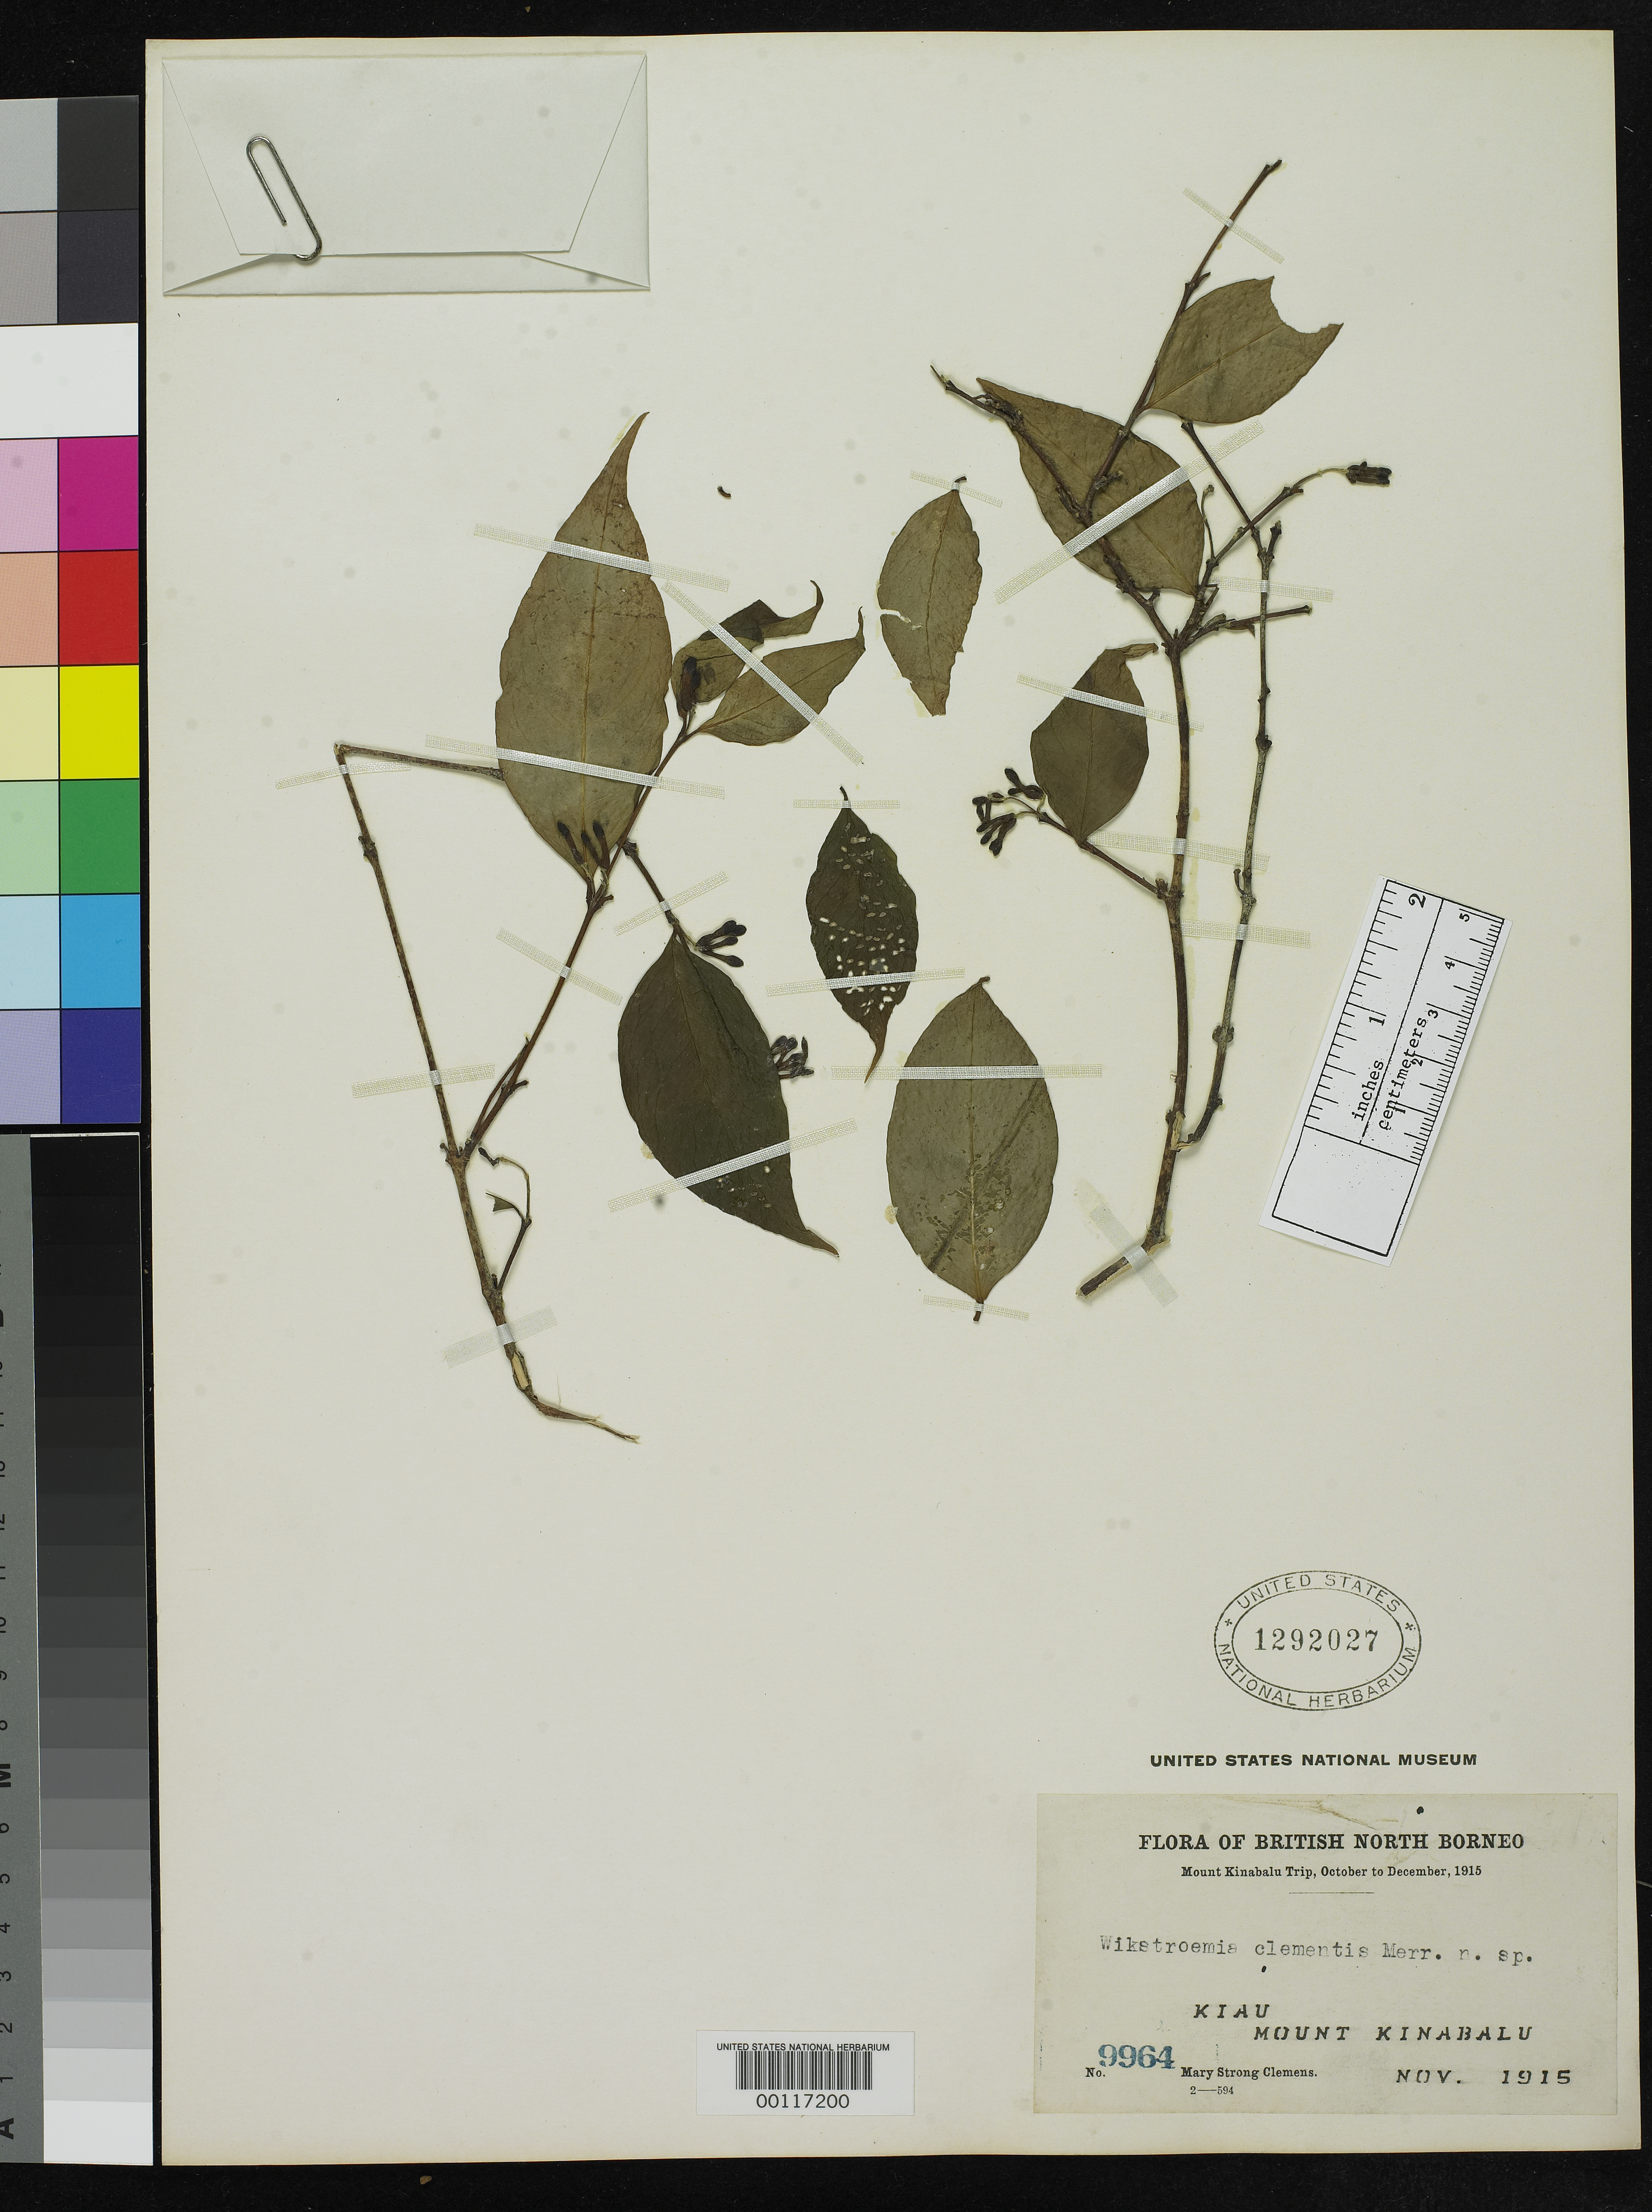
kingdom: Plantae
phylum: Tracheophyta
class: Magnoliopsida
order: Malvales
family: Thymelaeaceae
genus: Wikstroemia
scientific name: Wikstroemia clementis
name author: Merr.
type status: Isotype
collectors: M. S. Clemens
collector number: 9964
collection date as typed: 02 Nov 1915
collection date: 1915-11-02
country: Malaysia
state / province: Sabah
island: Borneo Island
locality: Mount Kinabalu, Kiau.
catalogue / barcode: US 1292027